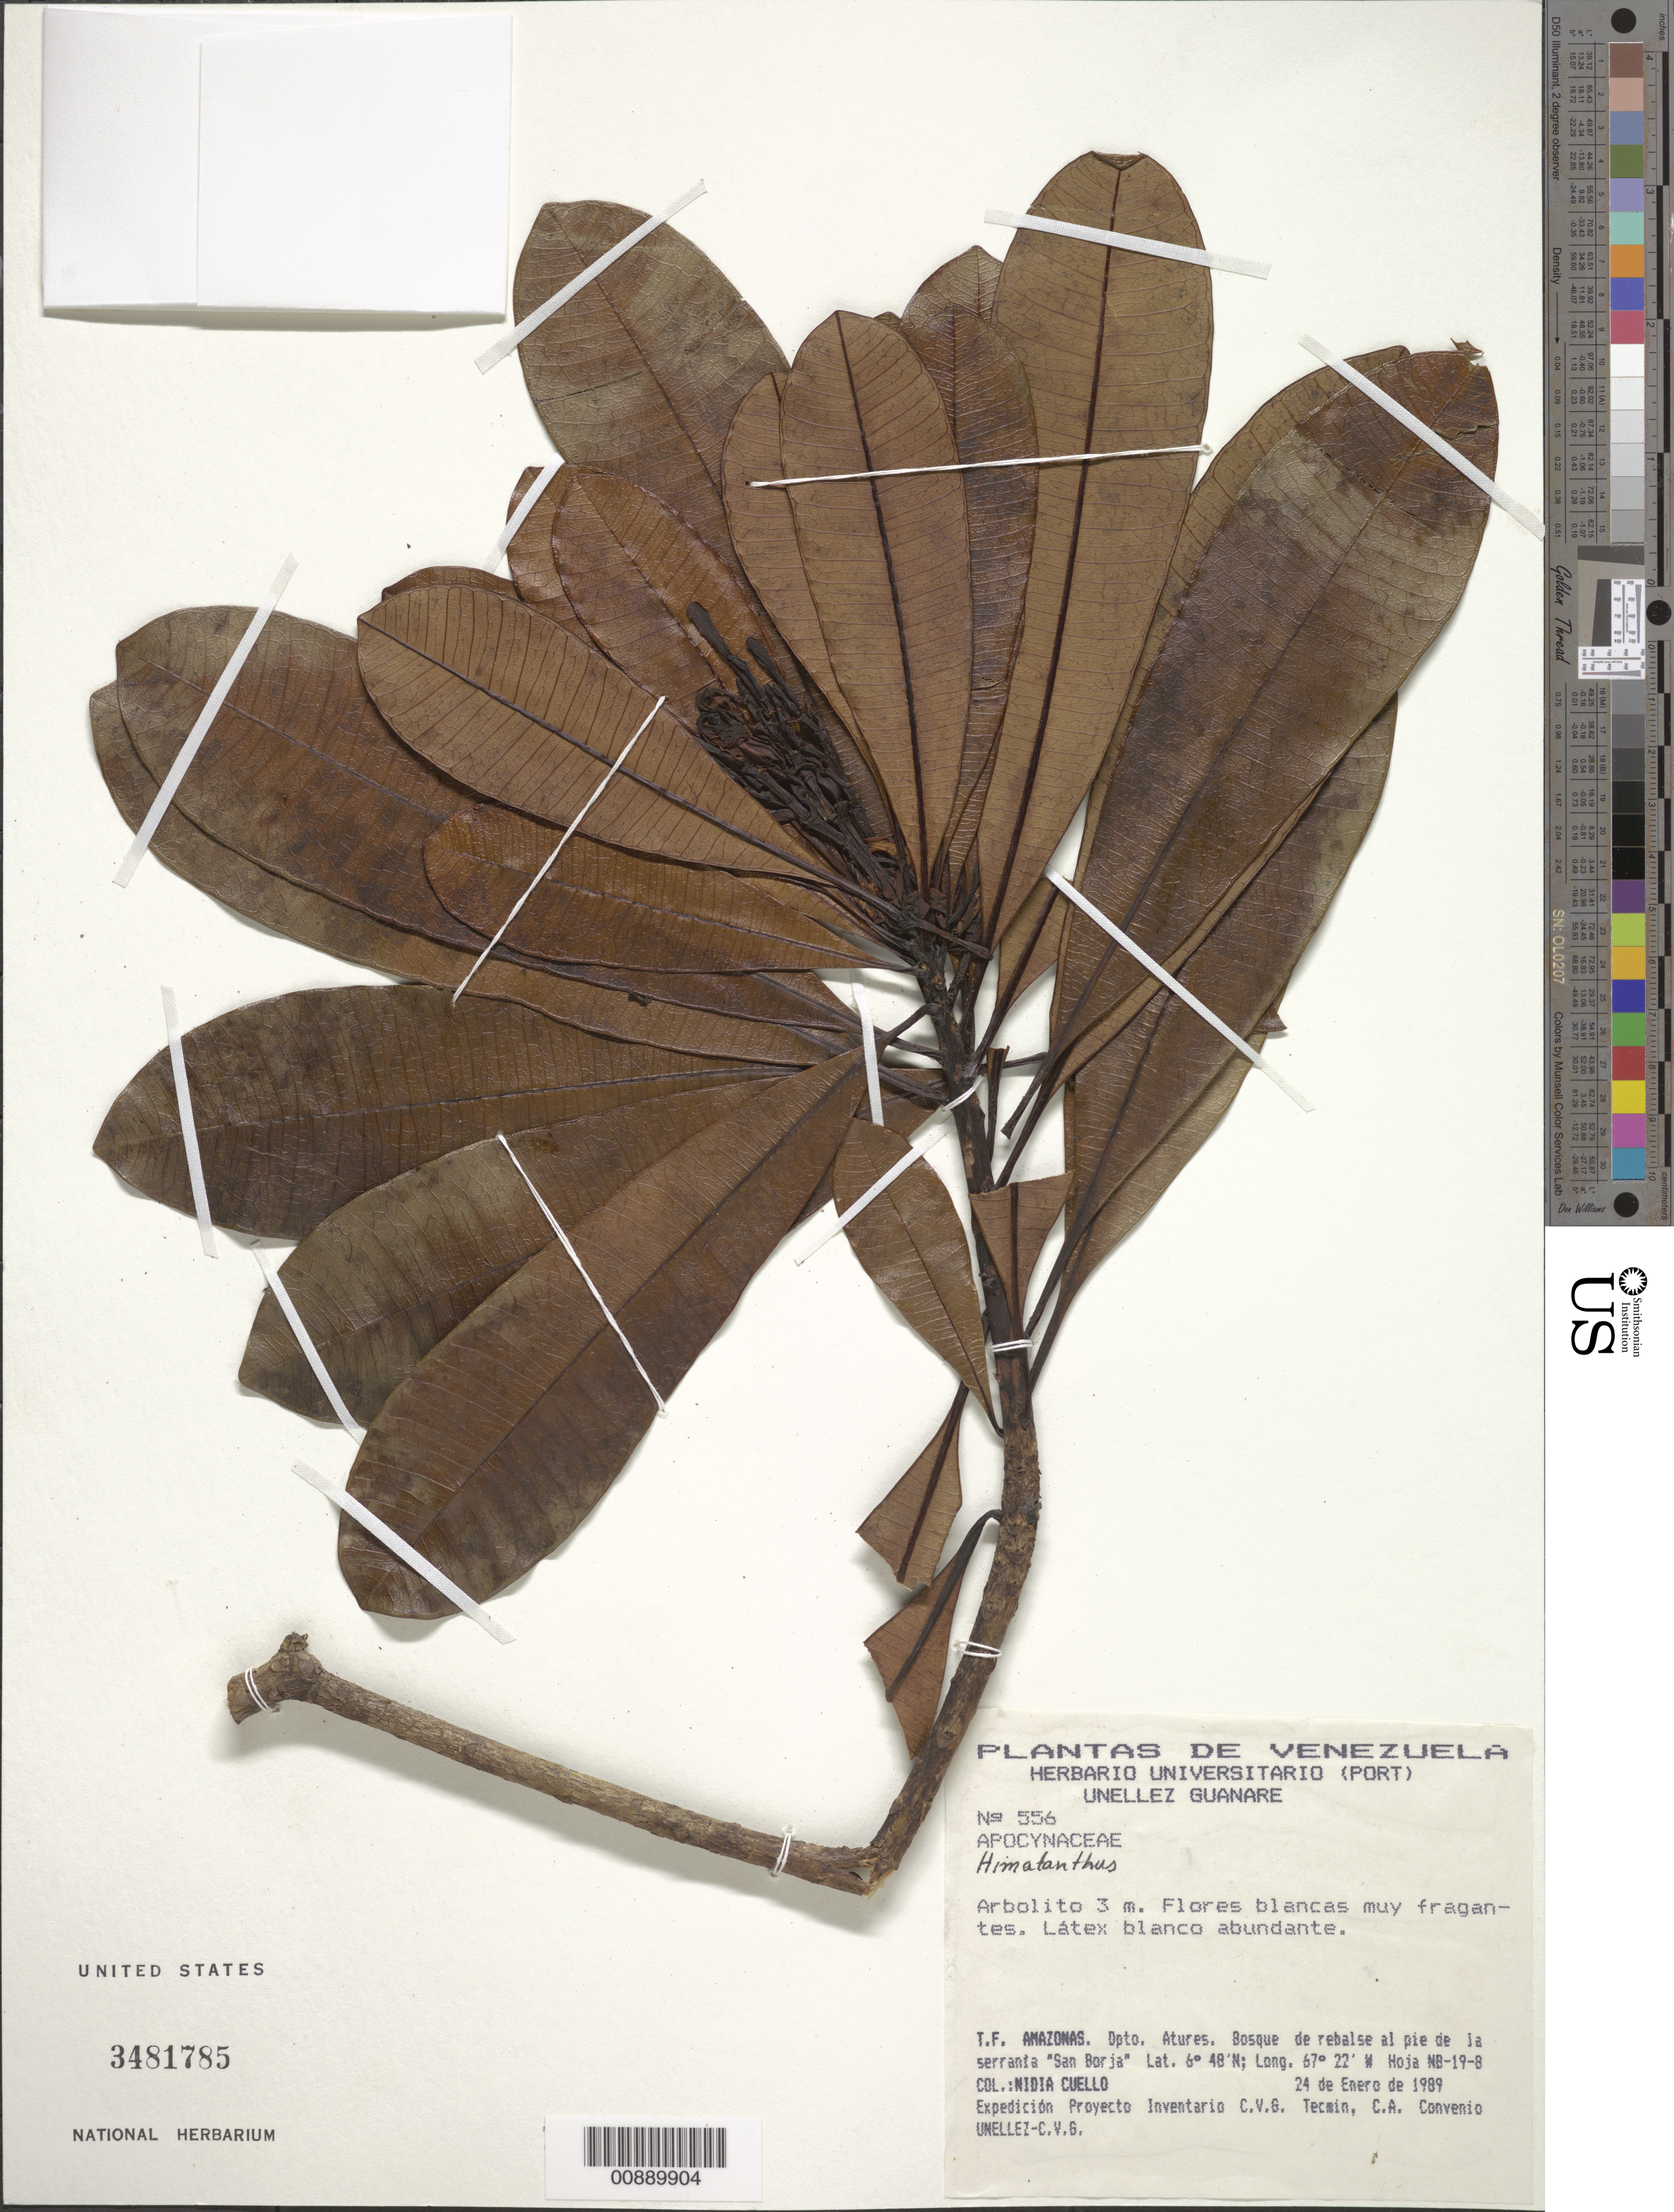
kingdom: Plantae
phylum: Tracheophyta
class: Magnoliopsida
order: Gentianales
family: Apocynaceae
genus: Himatanthus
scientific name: Himatanthus sp.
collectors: N. L. Cuello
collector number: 556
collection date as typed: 24-Jan-89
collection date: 1989-01-24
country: Venezuela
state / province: Amazonas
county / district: Atures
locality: Serranía "San Borja"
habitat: Bosque de rebalse al pié de la serrania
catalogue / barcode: US 3481785